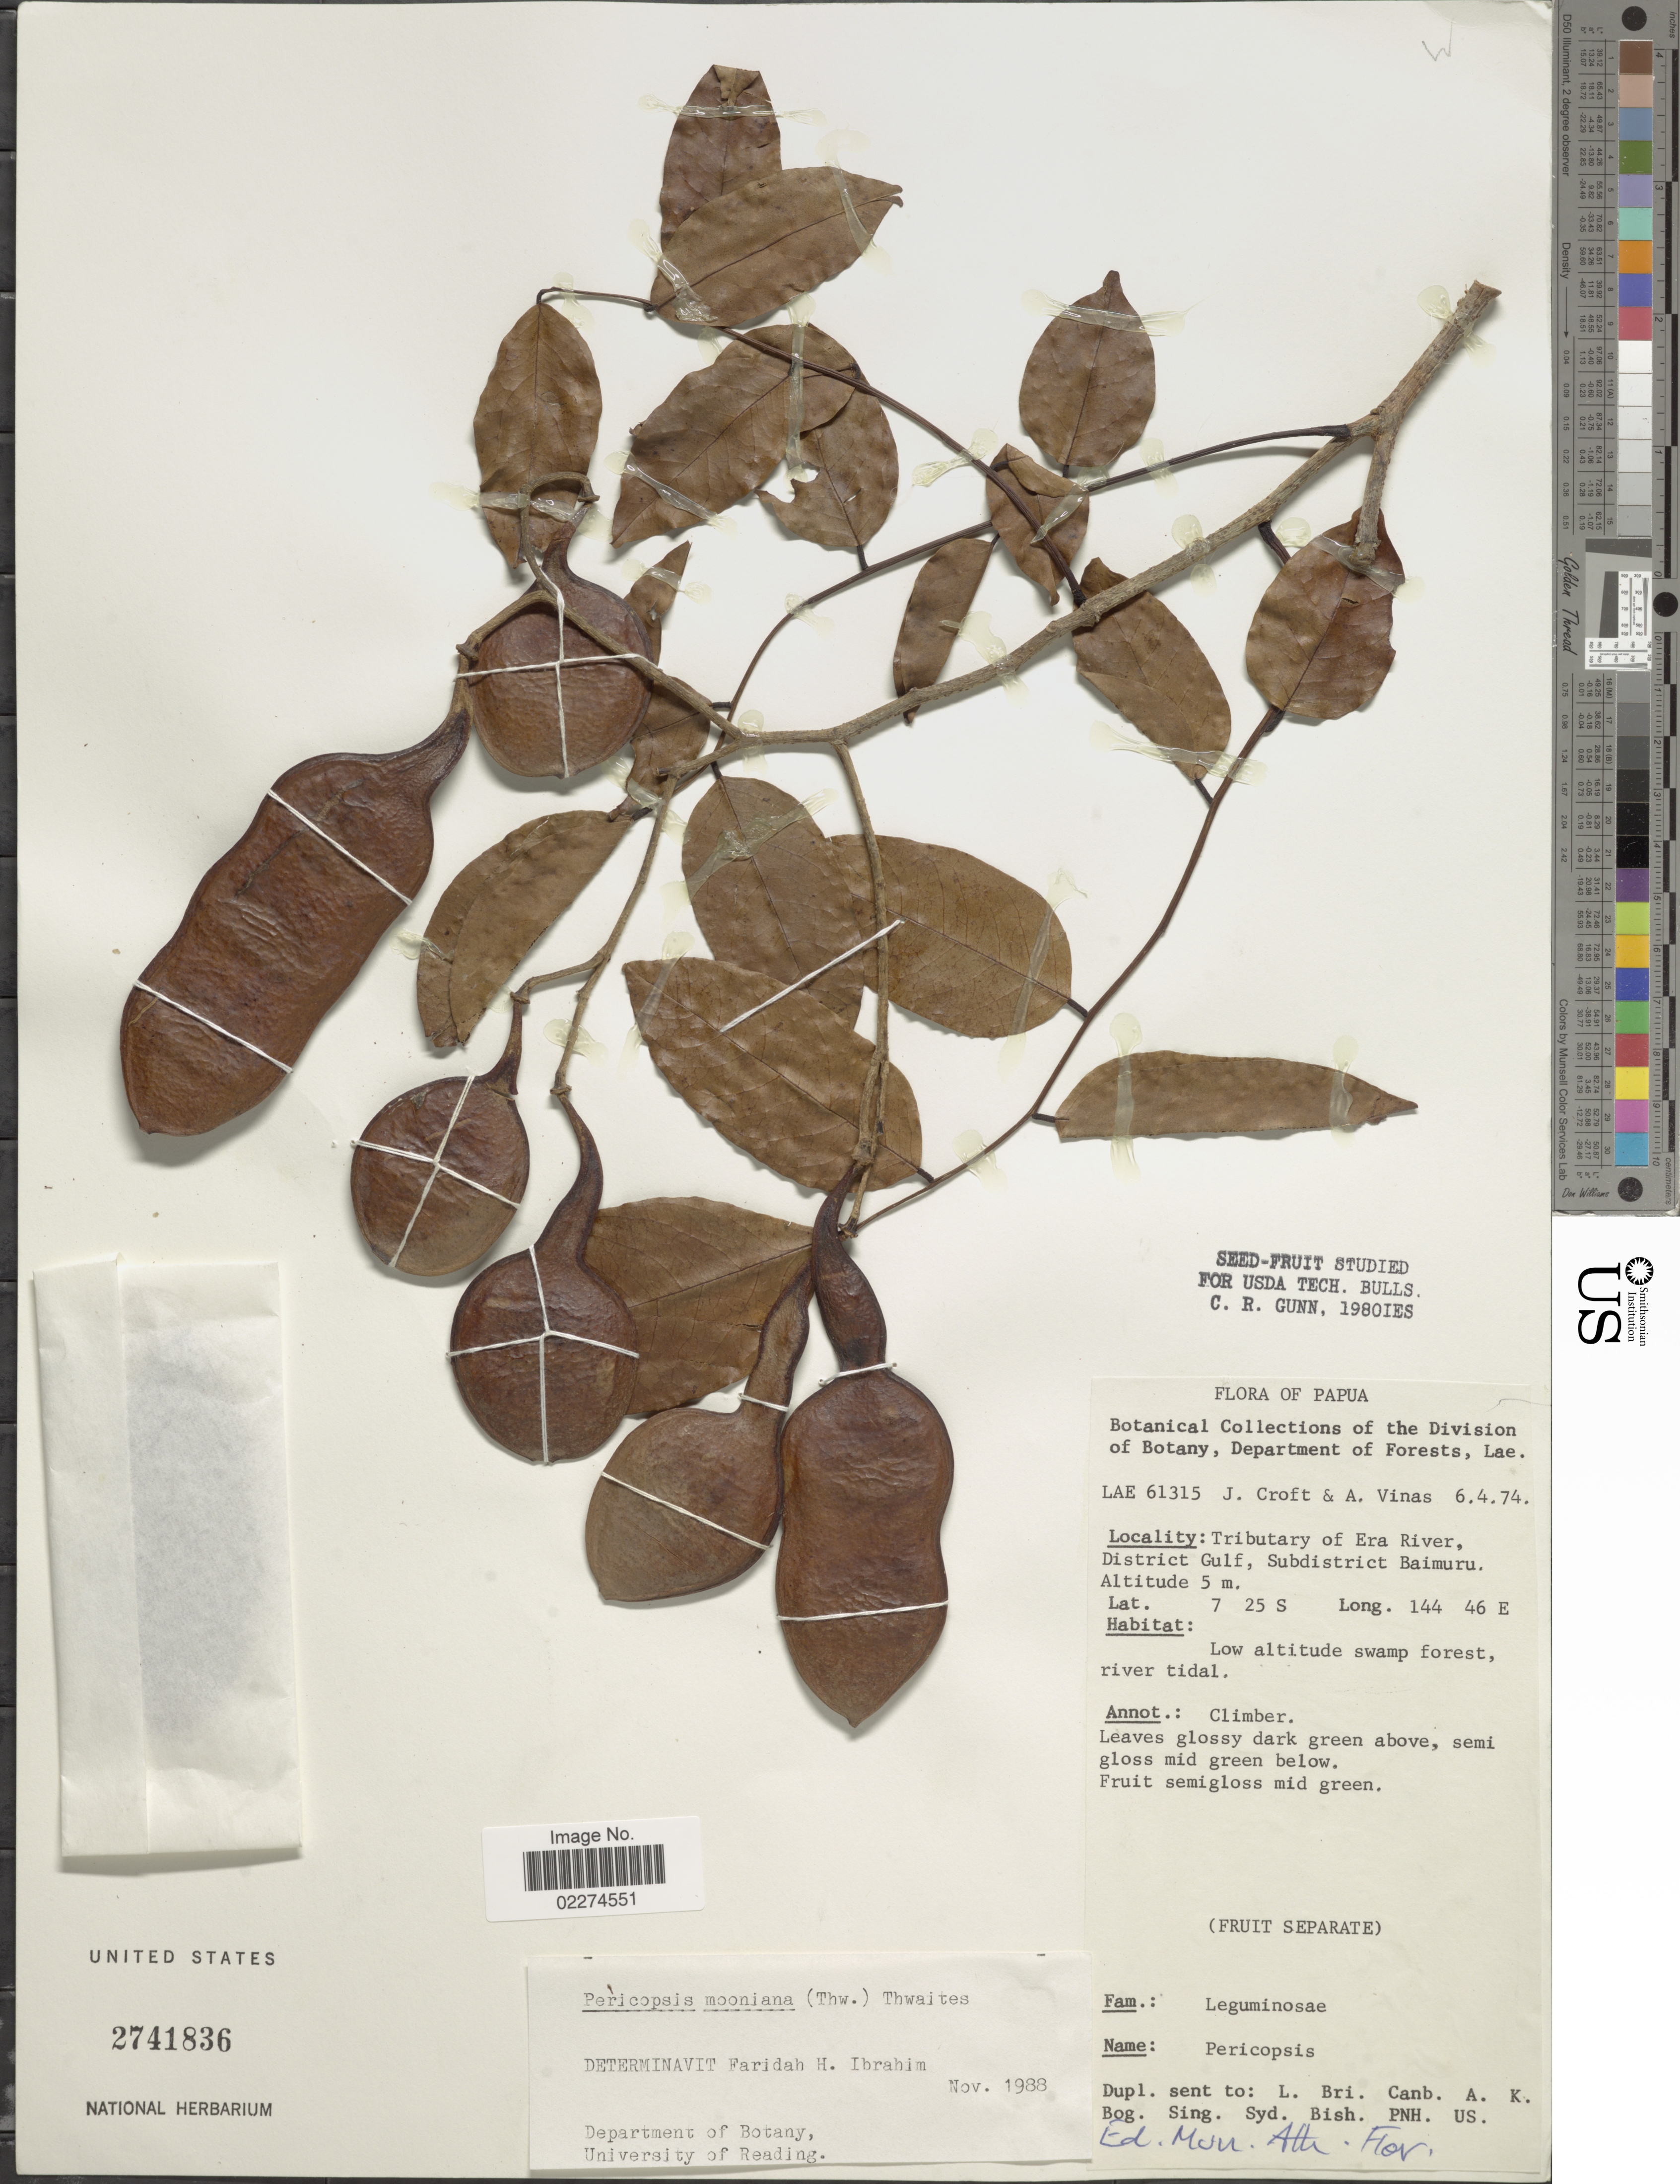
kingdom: Plantae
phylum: Tracheophyta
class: Magnoliopsida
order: Fabales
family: Fabaceae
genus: Pericopsis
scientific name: Pericopsis mooniana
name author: Thwaites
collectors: J. Croft & A. Vinas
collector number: LAE 61315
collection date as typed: Transcribed d/m/y: 6/4/74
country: Papua New Guinea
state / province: Gulf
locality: Tributary of Era River, District Gulf, Subdistrict Baimuru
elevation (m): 5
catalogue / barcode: US 2741836